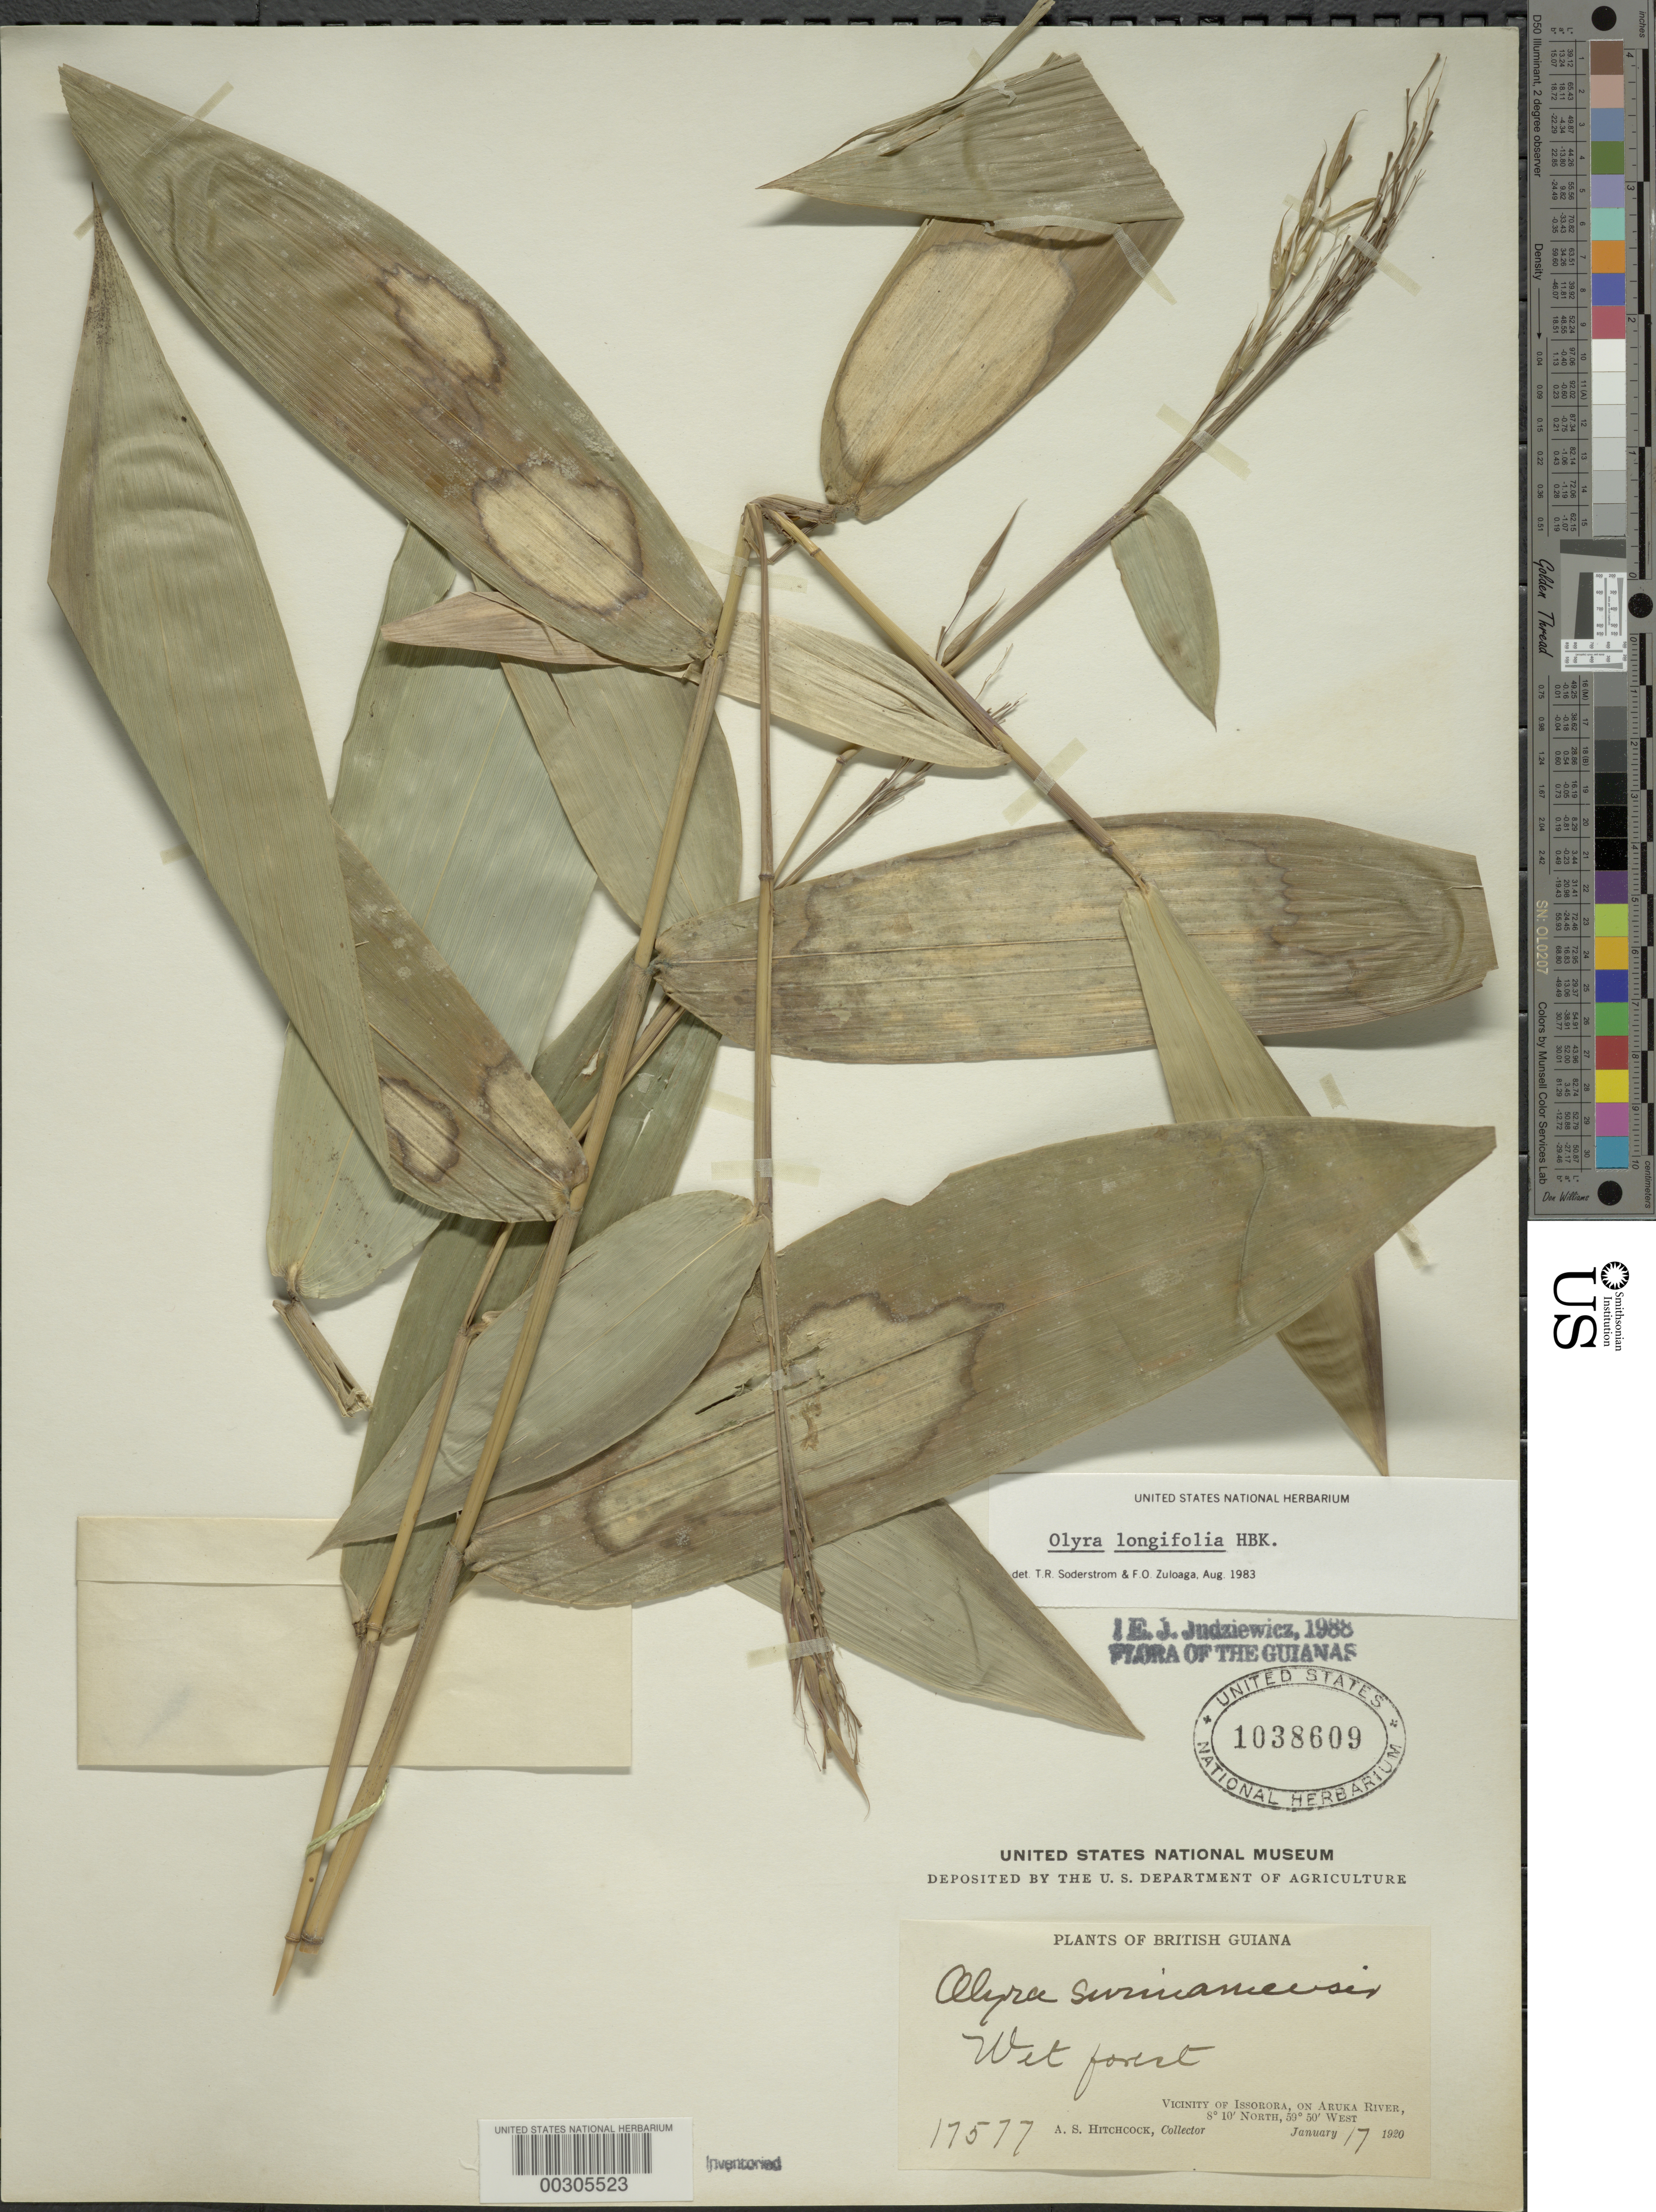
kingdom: Plantae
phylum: Tracheophyta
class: Liliopsida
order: Poales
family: Poaceae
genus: Olyra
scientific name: Olyra longifolia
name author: Kunth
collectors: A. S. Hitchcock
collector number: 17577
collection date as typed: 17 Jan 1920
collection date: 1920-01-17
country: Guyana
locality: Issorora, aruka r.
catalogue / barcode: US 1038609